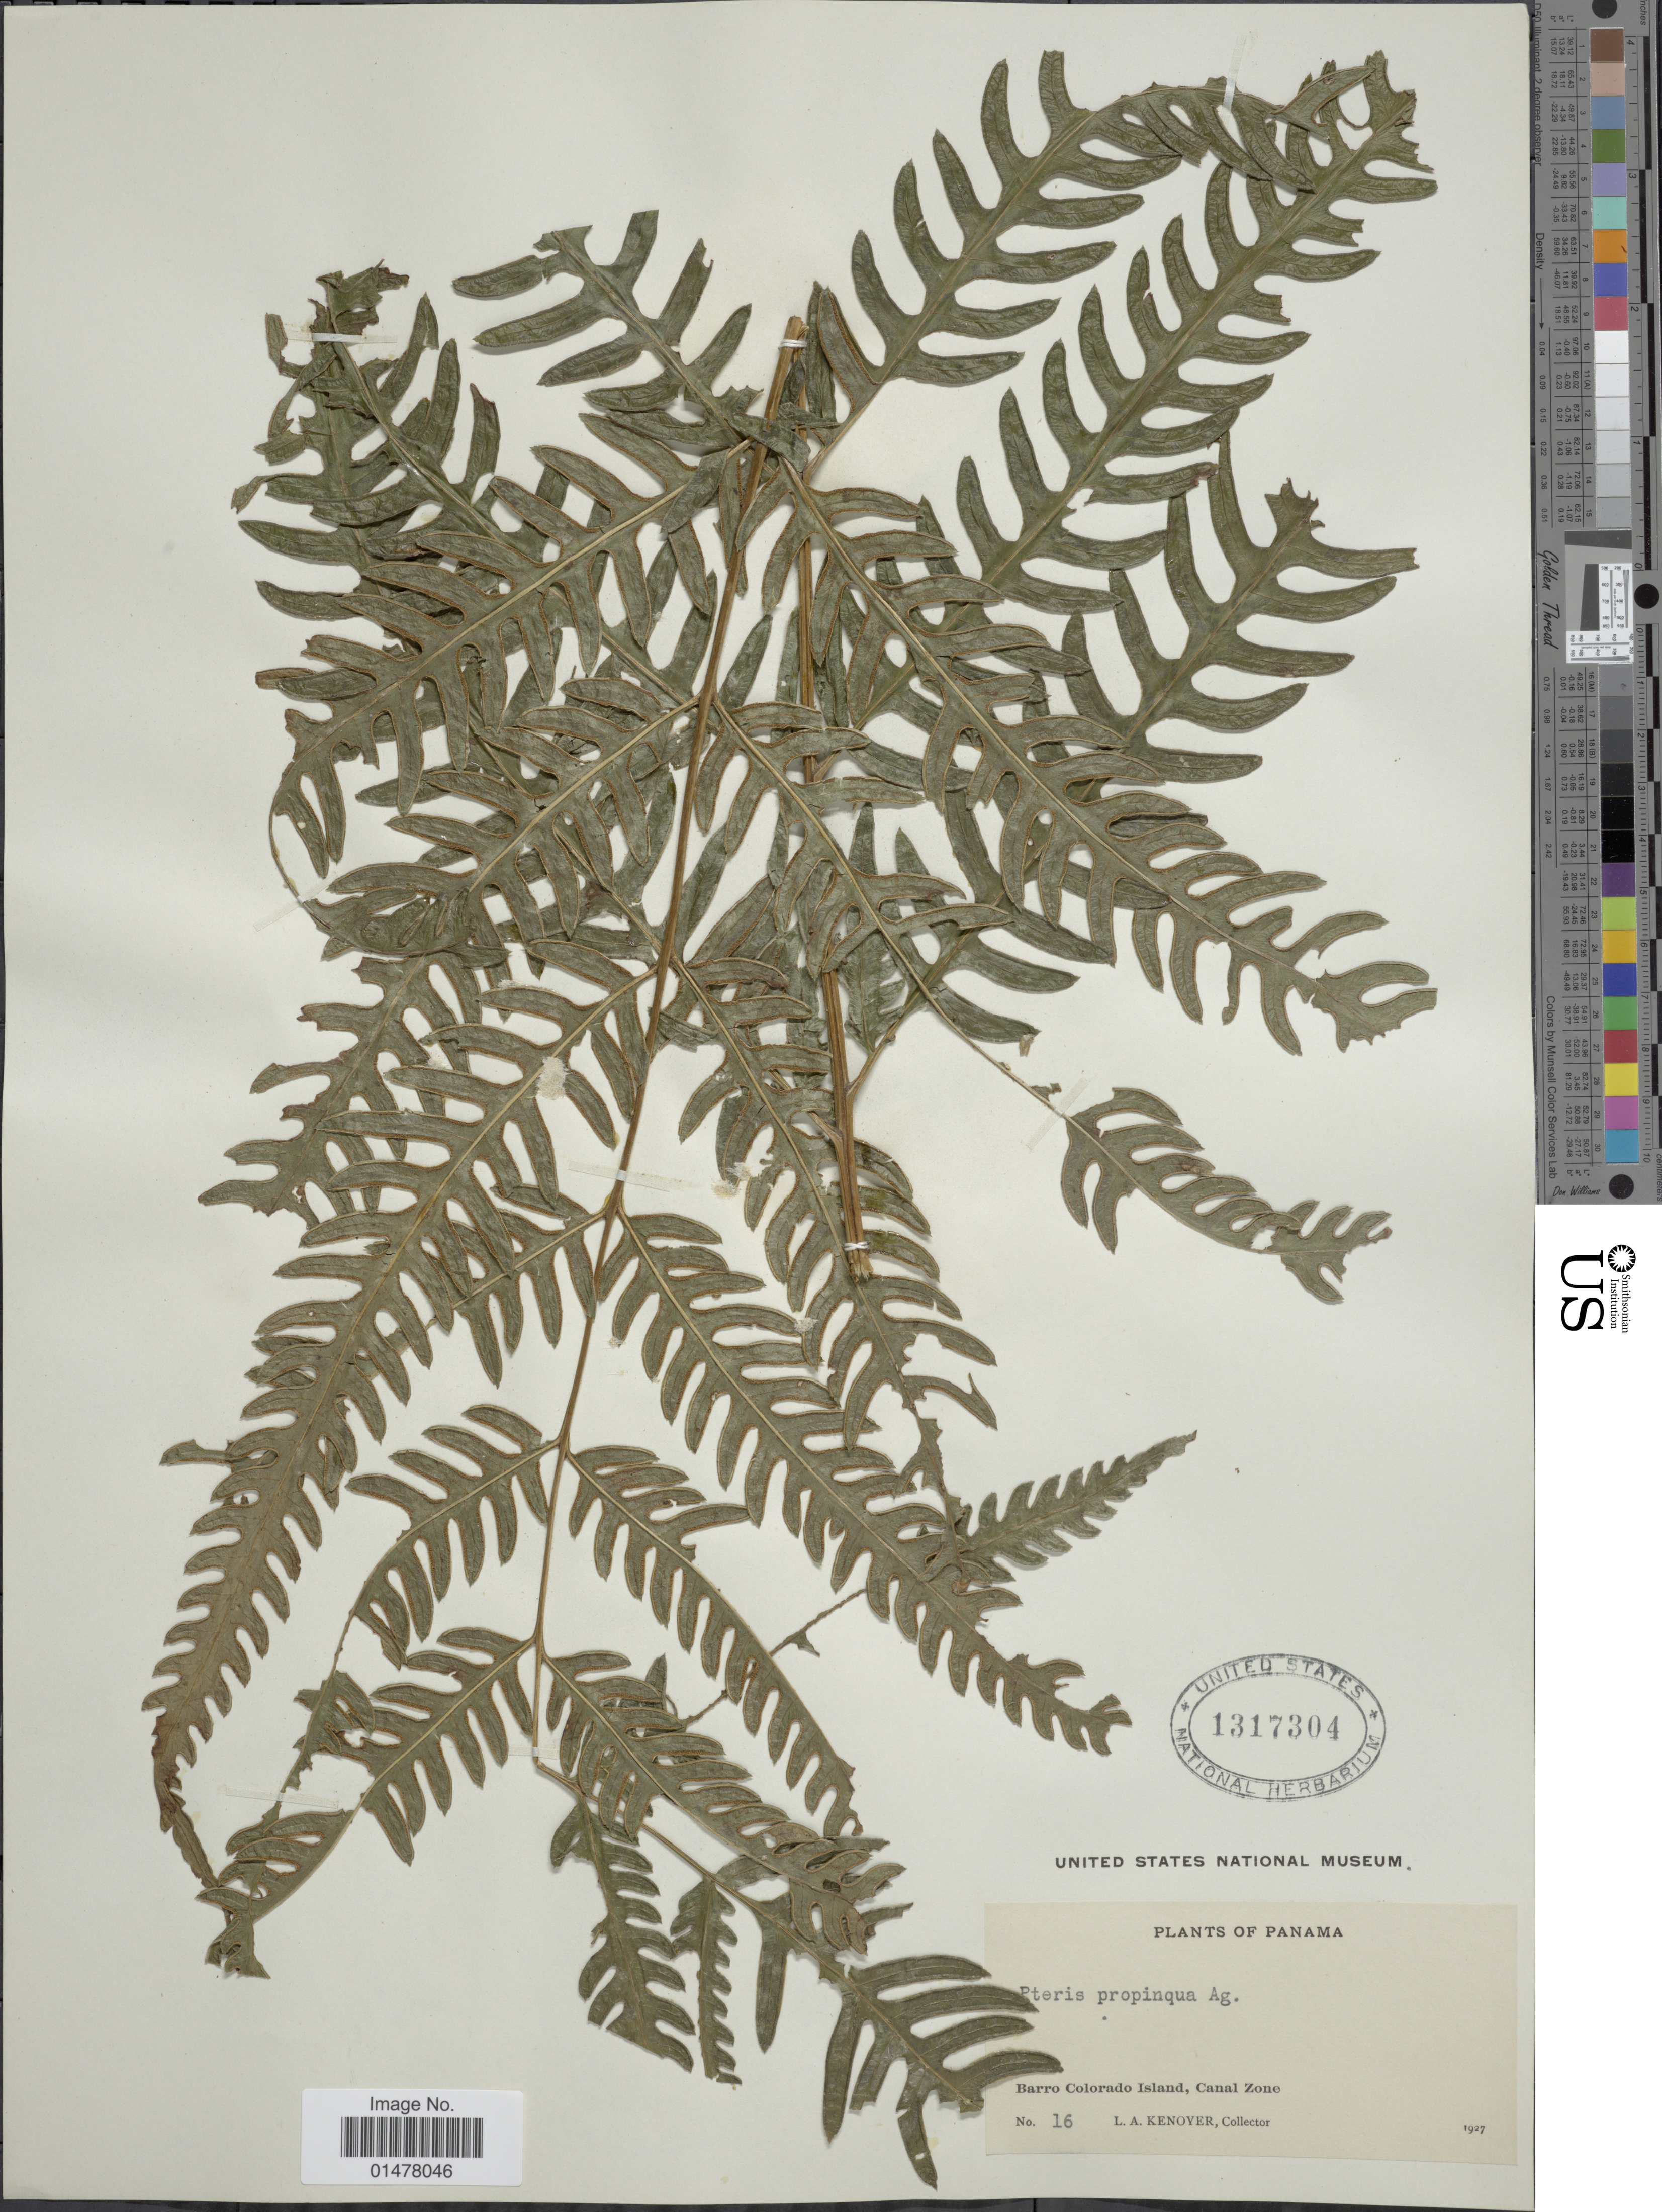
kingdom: Plantae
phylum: Tracheophyta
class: Polypodiopsida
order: Polypodiales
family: Pteridaceae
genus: Pteris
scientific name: Pteris propinqua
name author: J. Agardh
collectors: L. A. Kenoyer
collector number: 16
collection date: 1927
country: Panama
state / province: Panamá Oeste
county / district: Canal Zone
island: Barro Colorado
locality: Plants of Panama, Barro Colorado Island, Canal Zone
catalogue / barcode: US 1317304